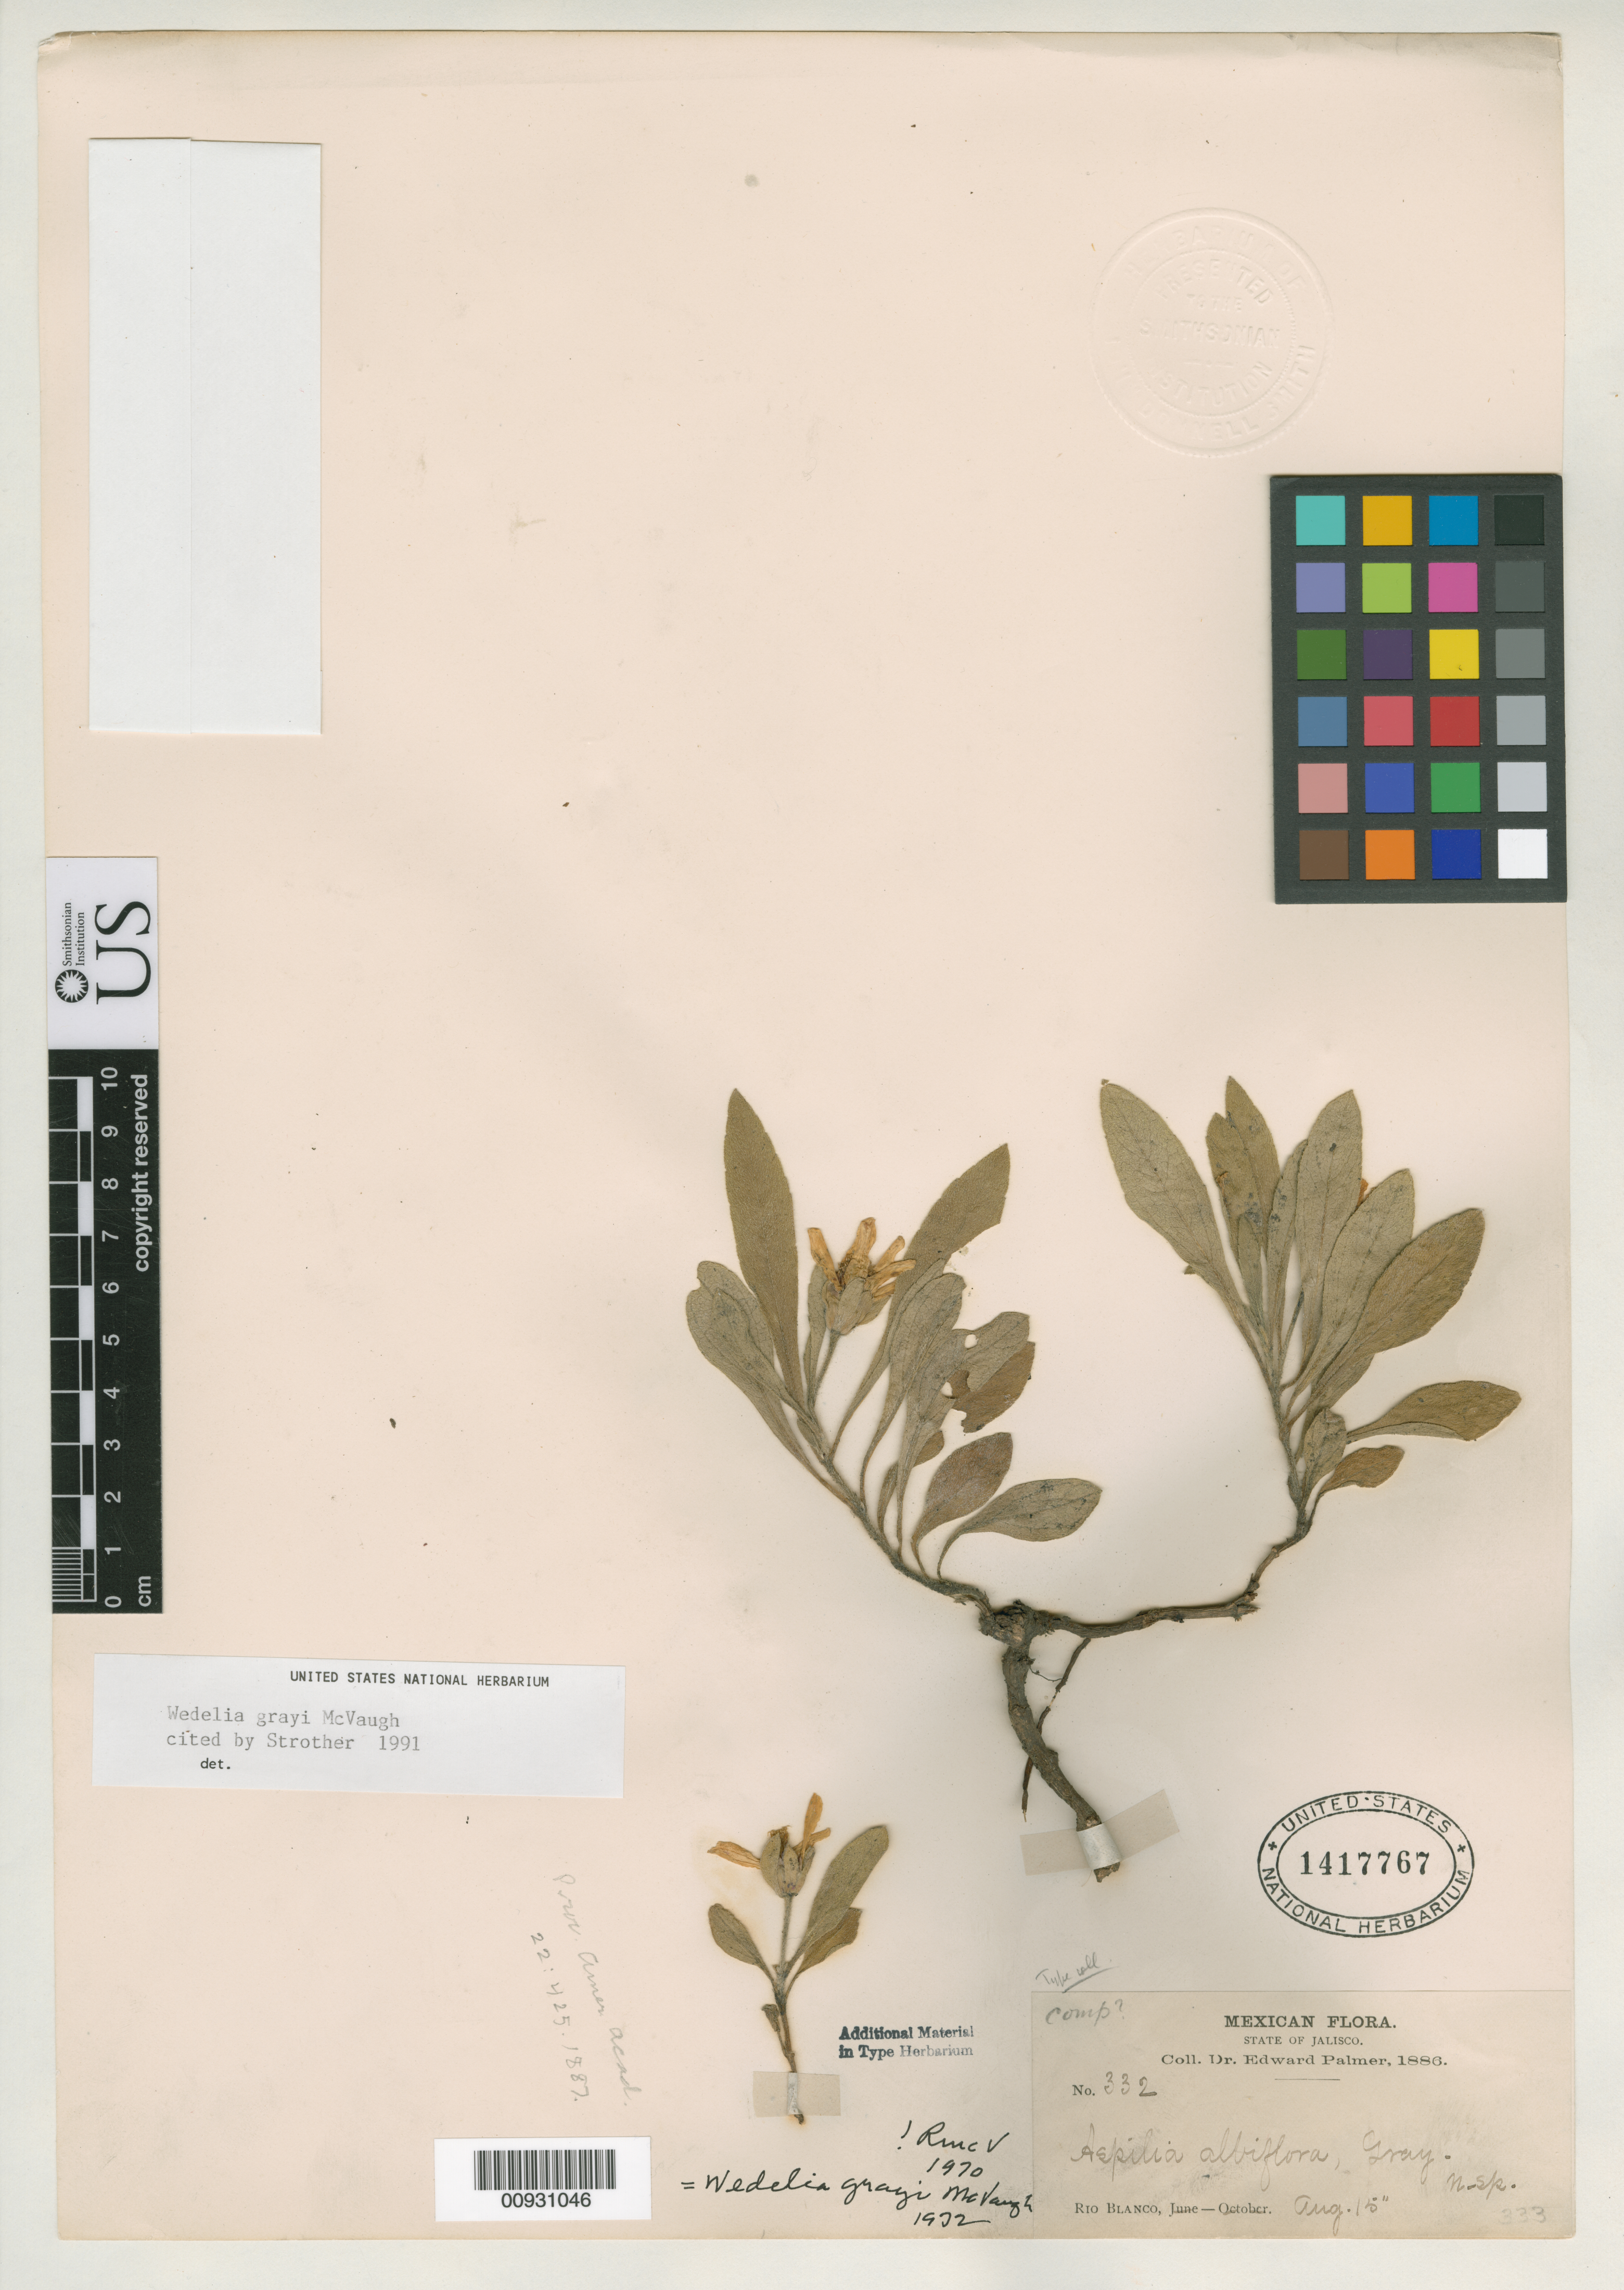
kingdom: Plantae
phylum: Tracheophyta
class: Magnoliopsida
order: Asterales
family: Asteraceae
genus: Aspilia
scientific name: Aspilia albiflora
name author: A. Gray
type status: Isotype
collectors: E. Palmer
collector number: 332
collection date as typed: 15 Aug 1886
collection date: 1886-08-15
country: Mexico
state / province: Jalisco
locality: Río Blanco.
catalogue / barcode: US 1417767